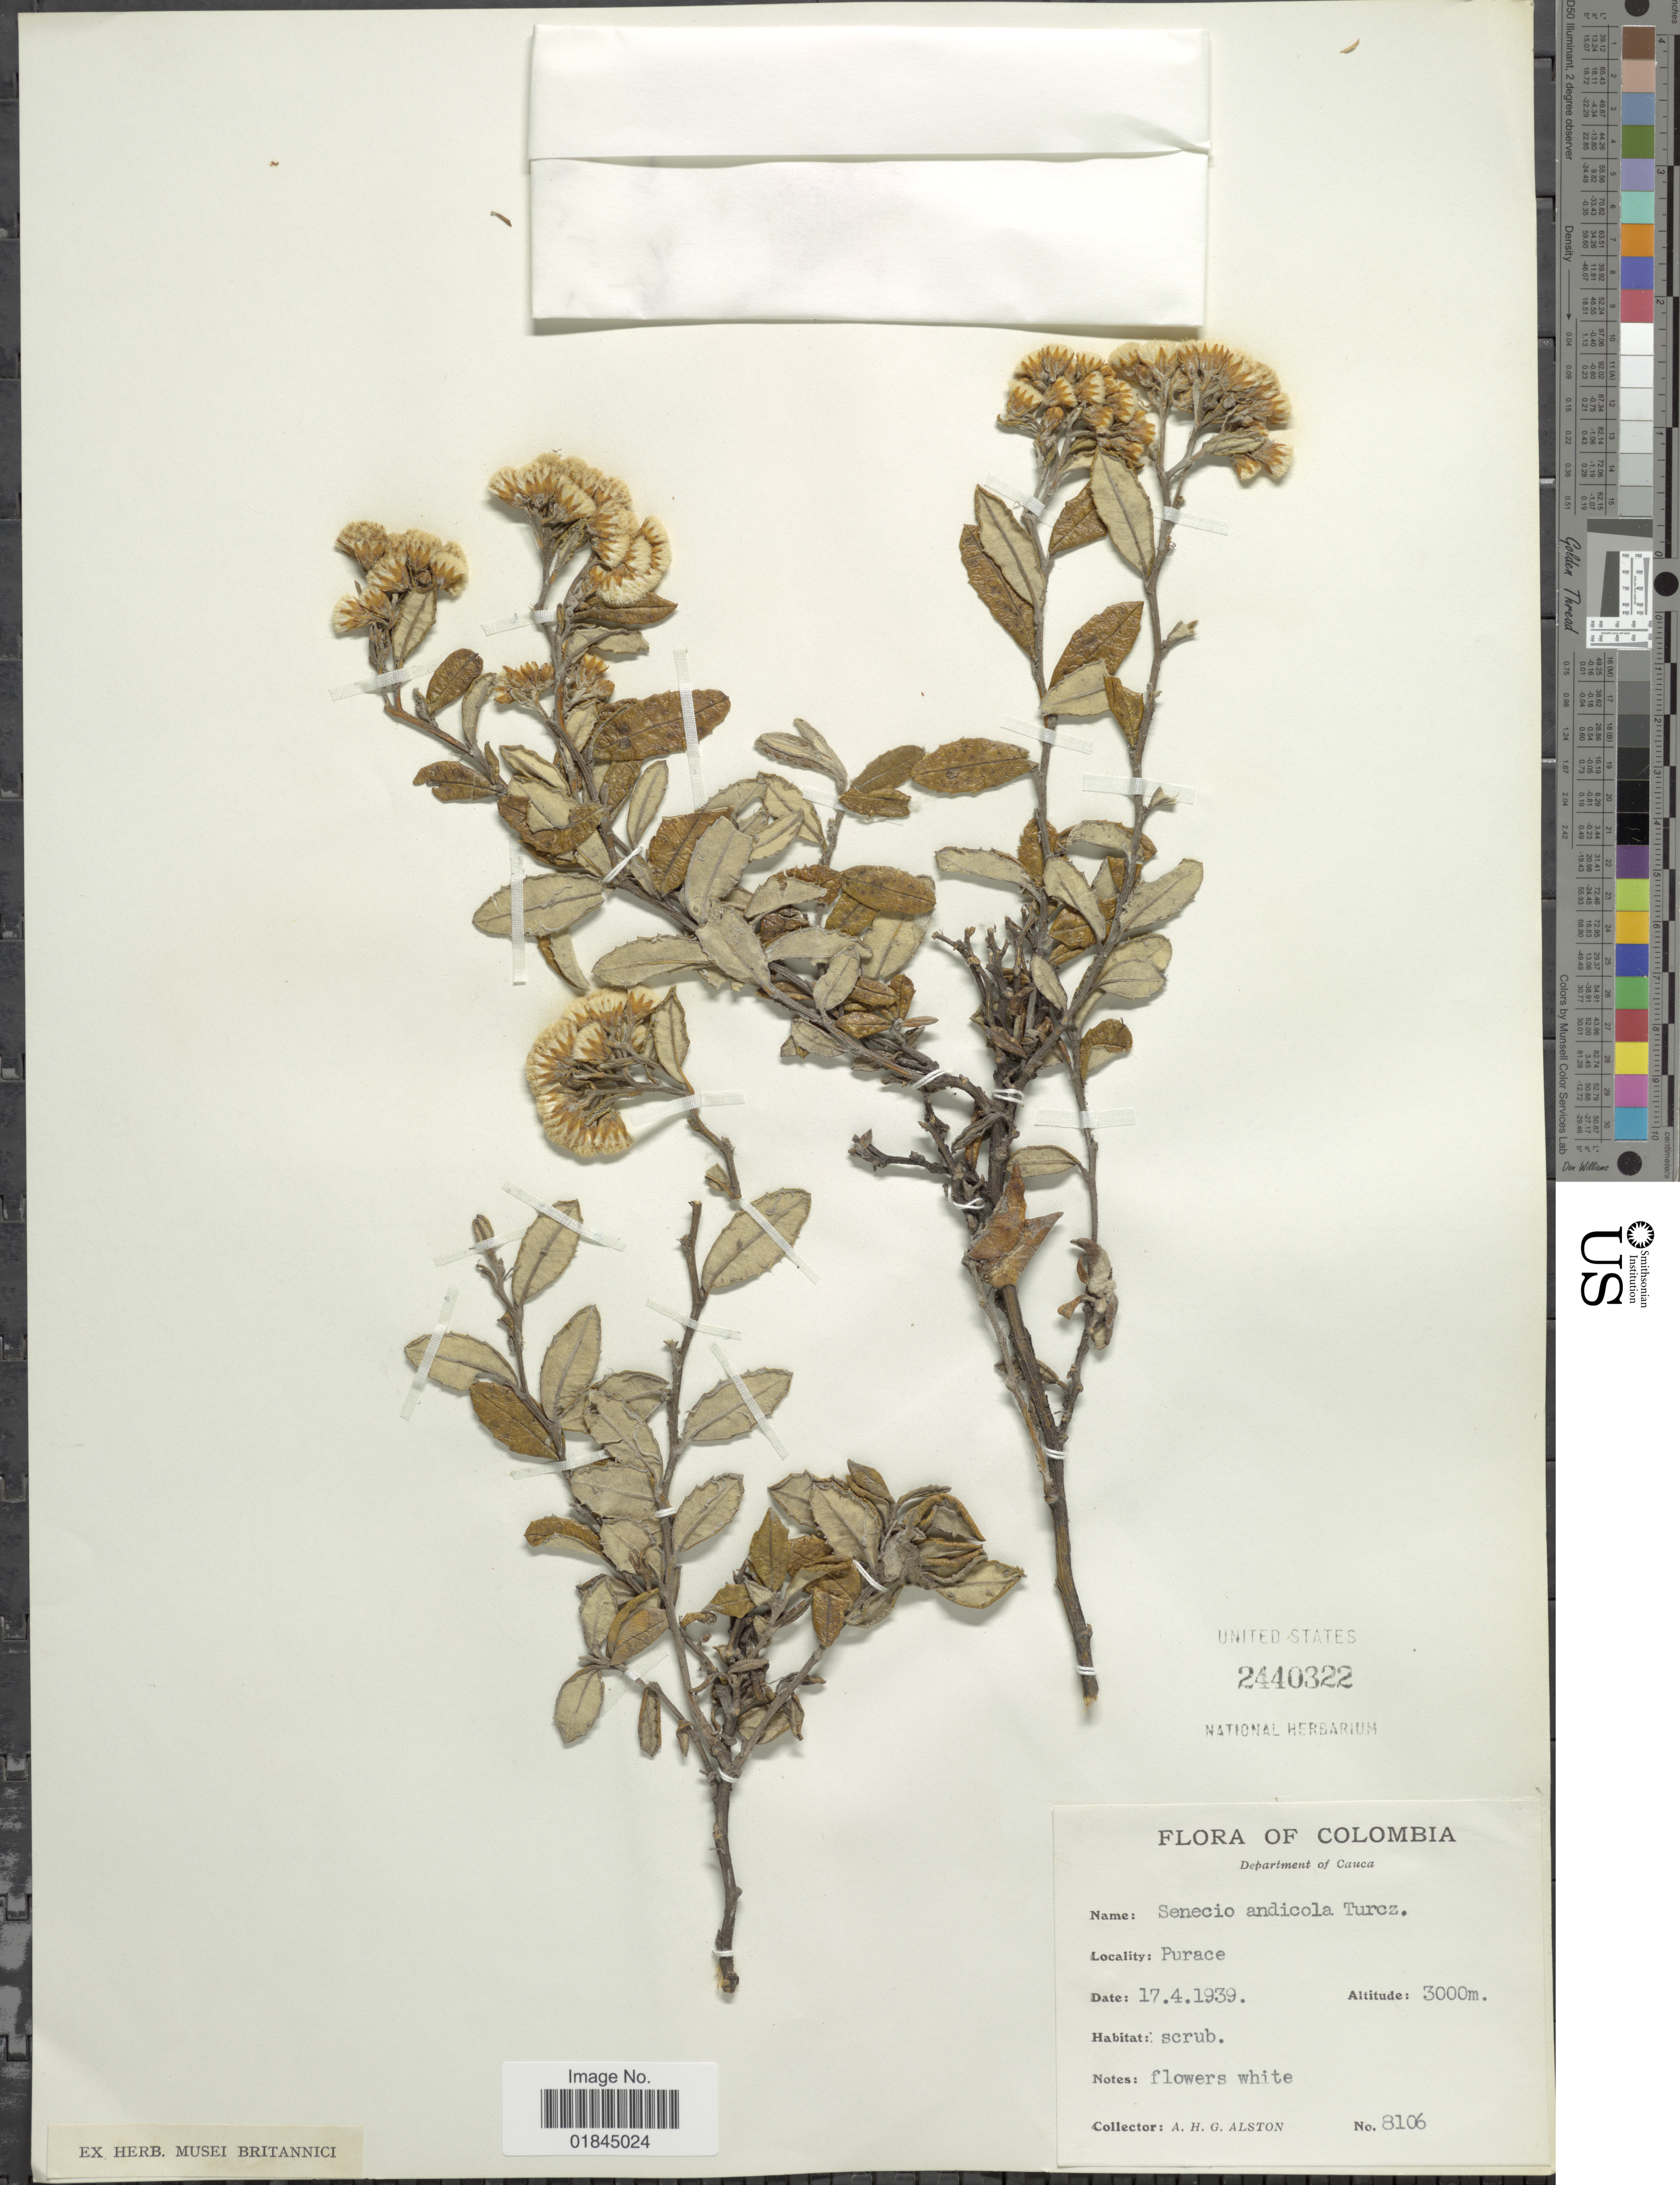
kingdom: Plantae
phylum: Tracheophyta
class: Magnoliopsida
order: Asterales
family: Asteraceae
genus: Pentacalia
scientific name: Pentacalia andicola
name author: (Turcz.) Cuatrec.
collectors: A. H. Alston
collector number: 8106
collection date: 1939-04-17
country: Colombia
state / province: Cauca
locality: Purace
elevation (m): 3000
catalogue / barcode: US 2440322